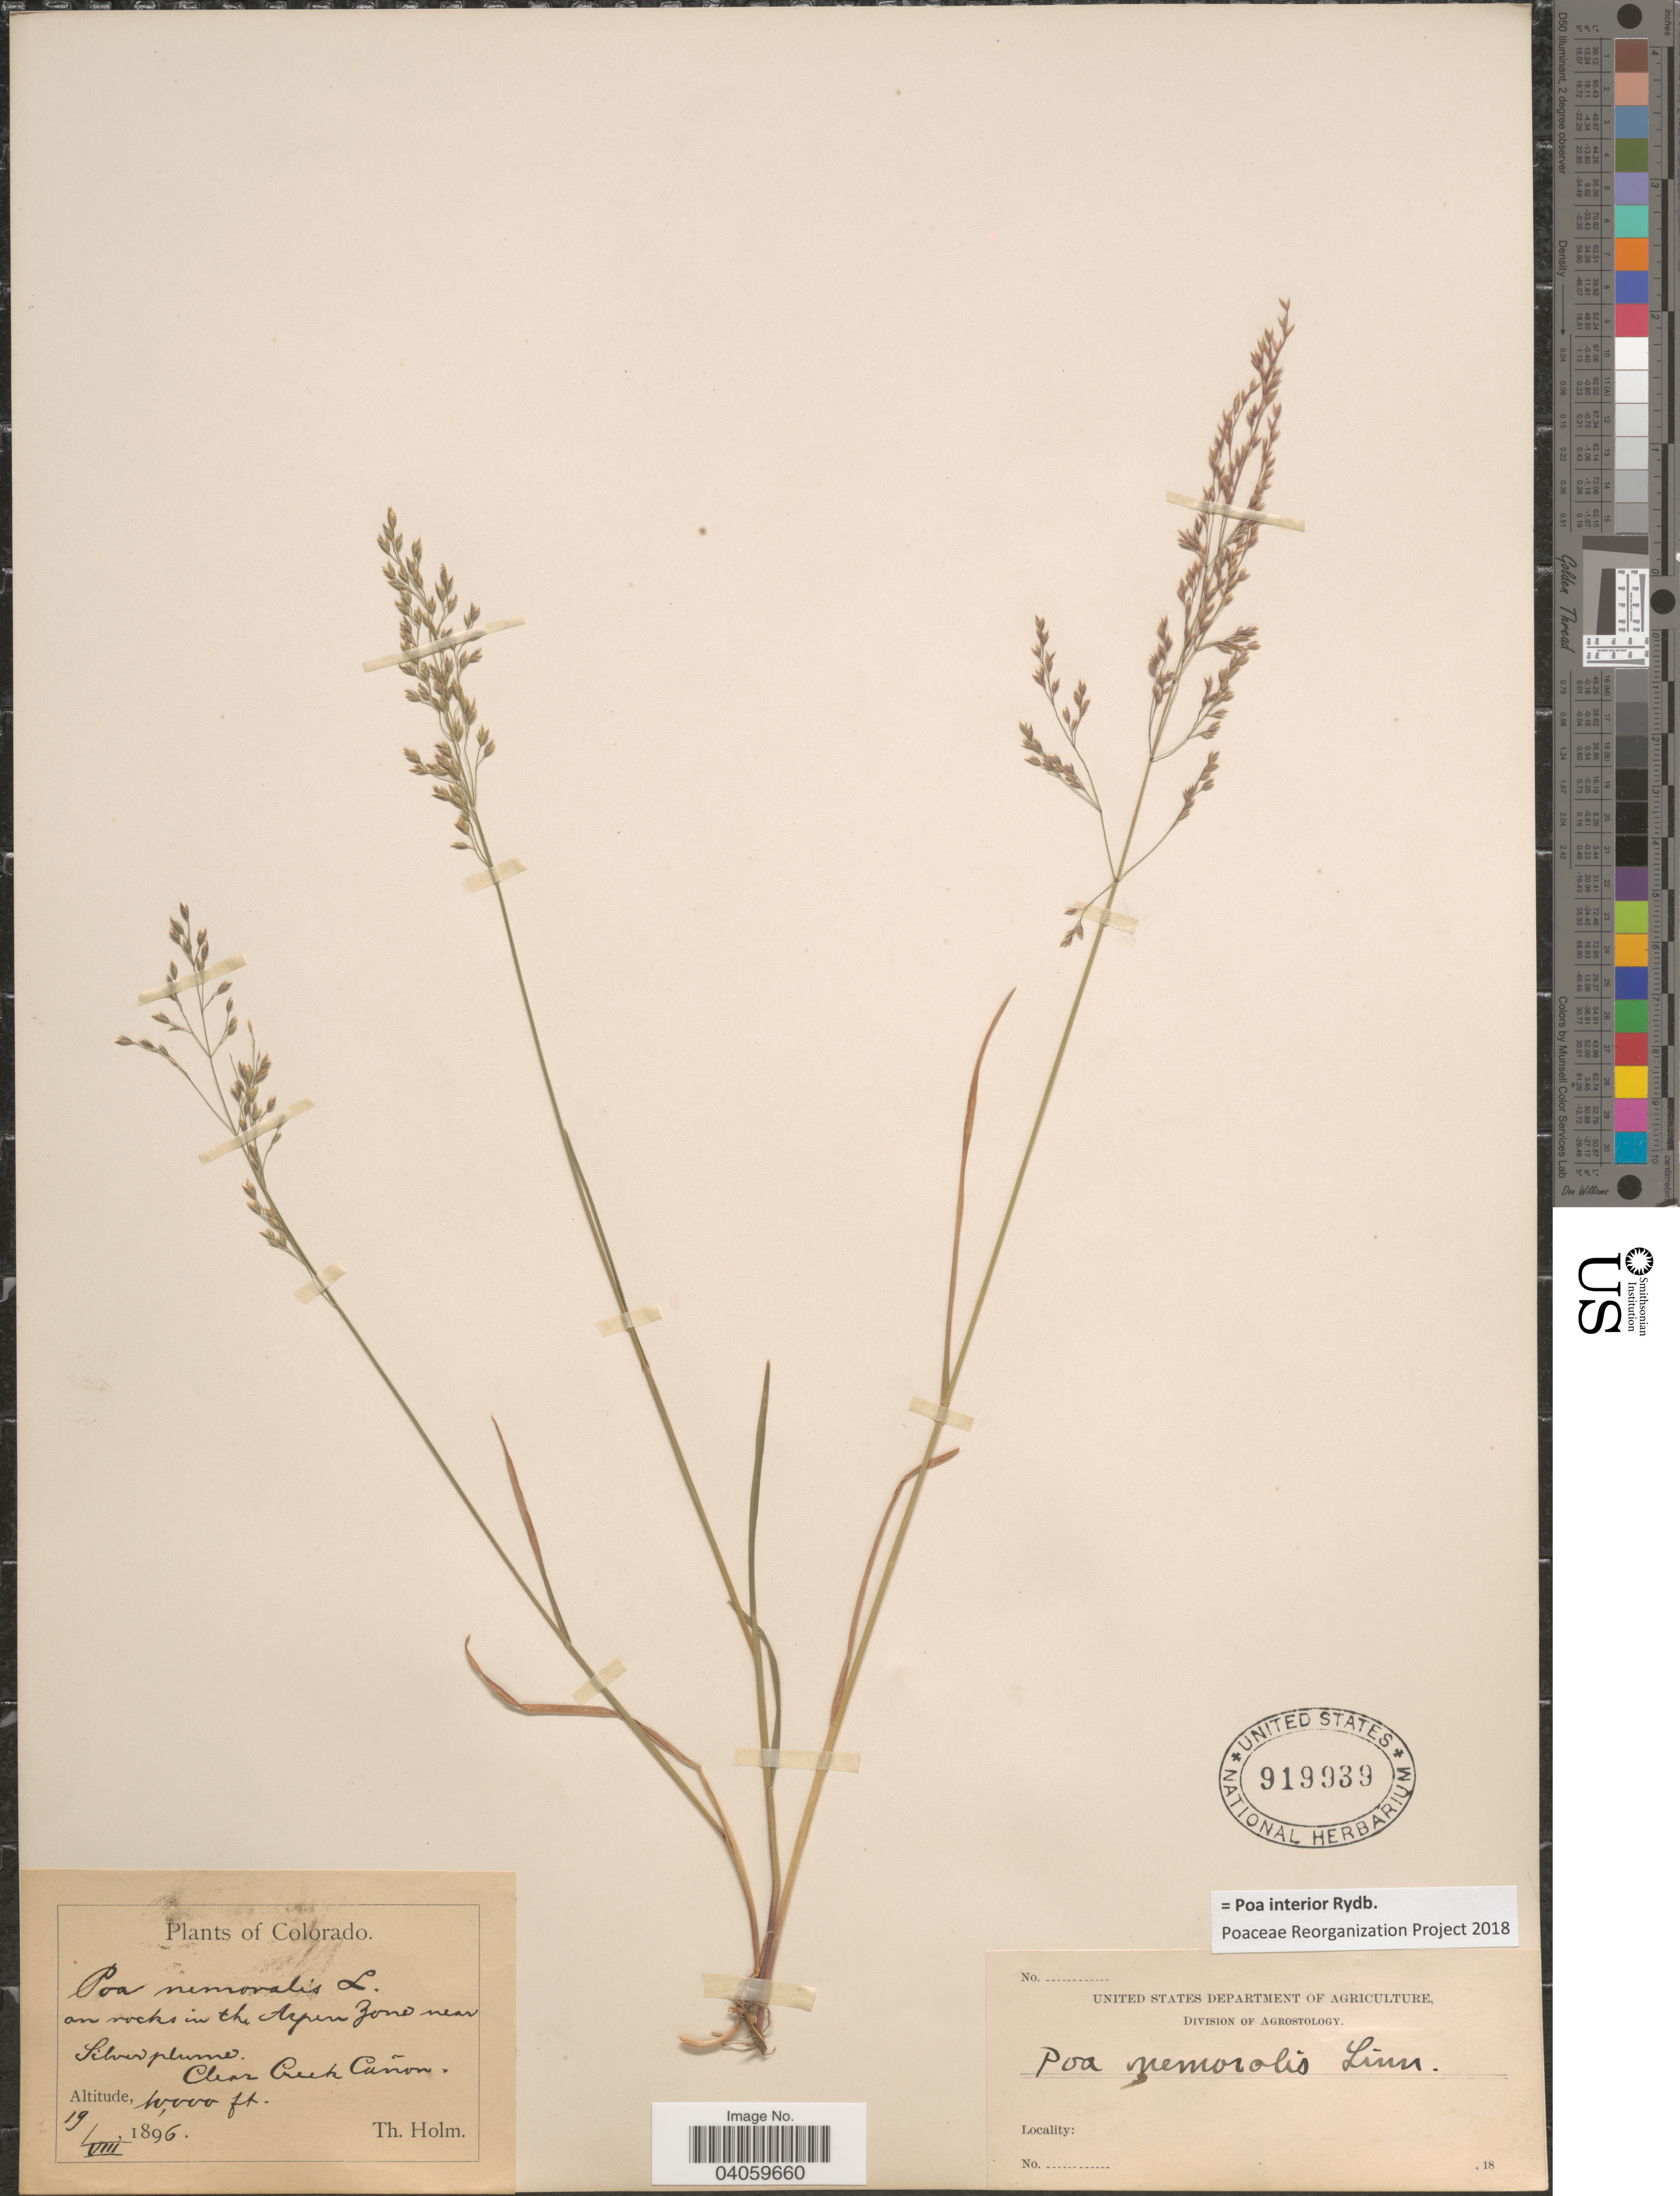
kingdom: Plantae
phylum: Tracheophyta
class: Liliopsida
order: Poales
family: Poaceae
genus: Poa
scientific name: Poa interior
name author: Rydb.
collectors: T. Holm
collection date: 1896-08-19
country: United States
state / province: Colorado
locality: On rocks in the Aspen Zone near Silver plume. Clear Creek Cañon.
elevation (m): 3048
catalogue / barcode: US 919939